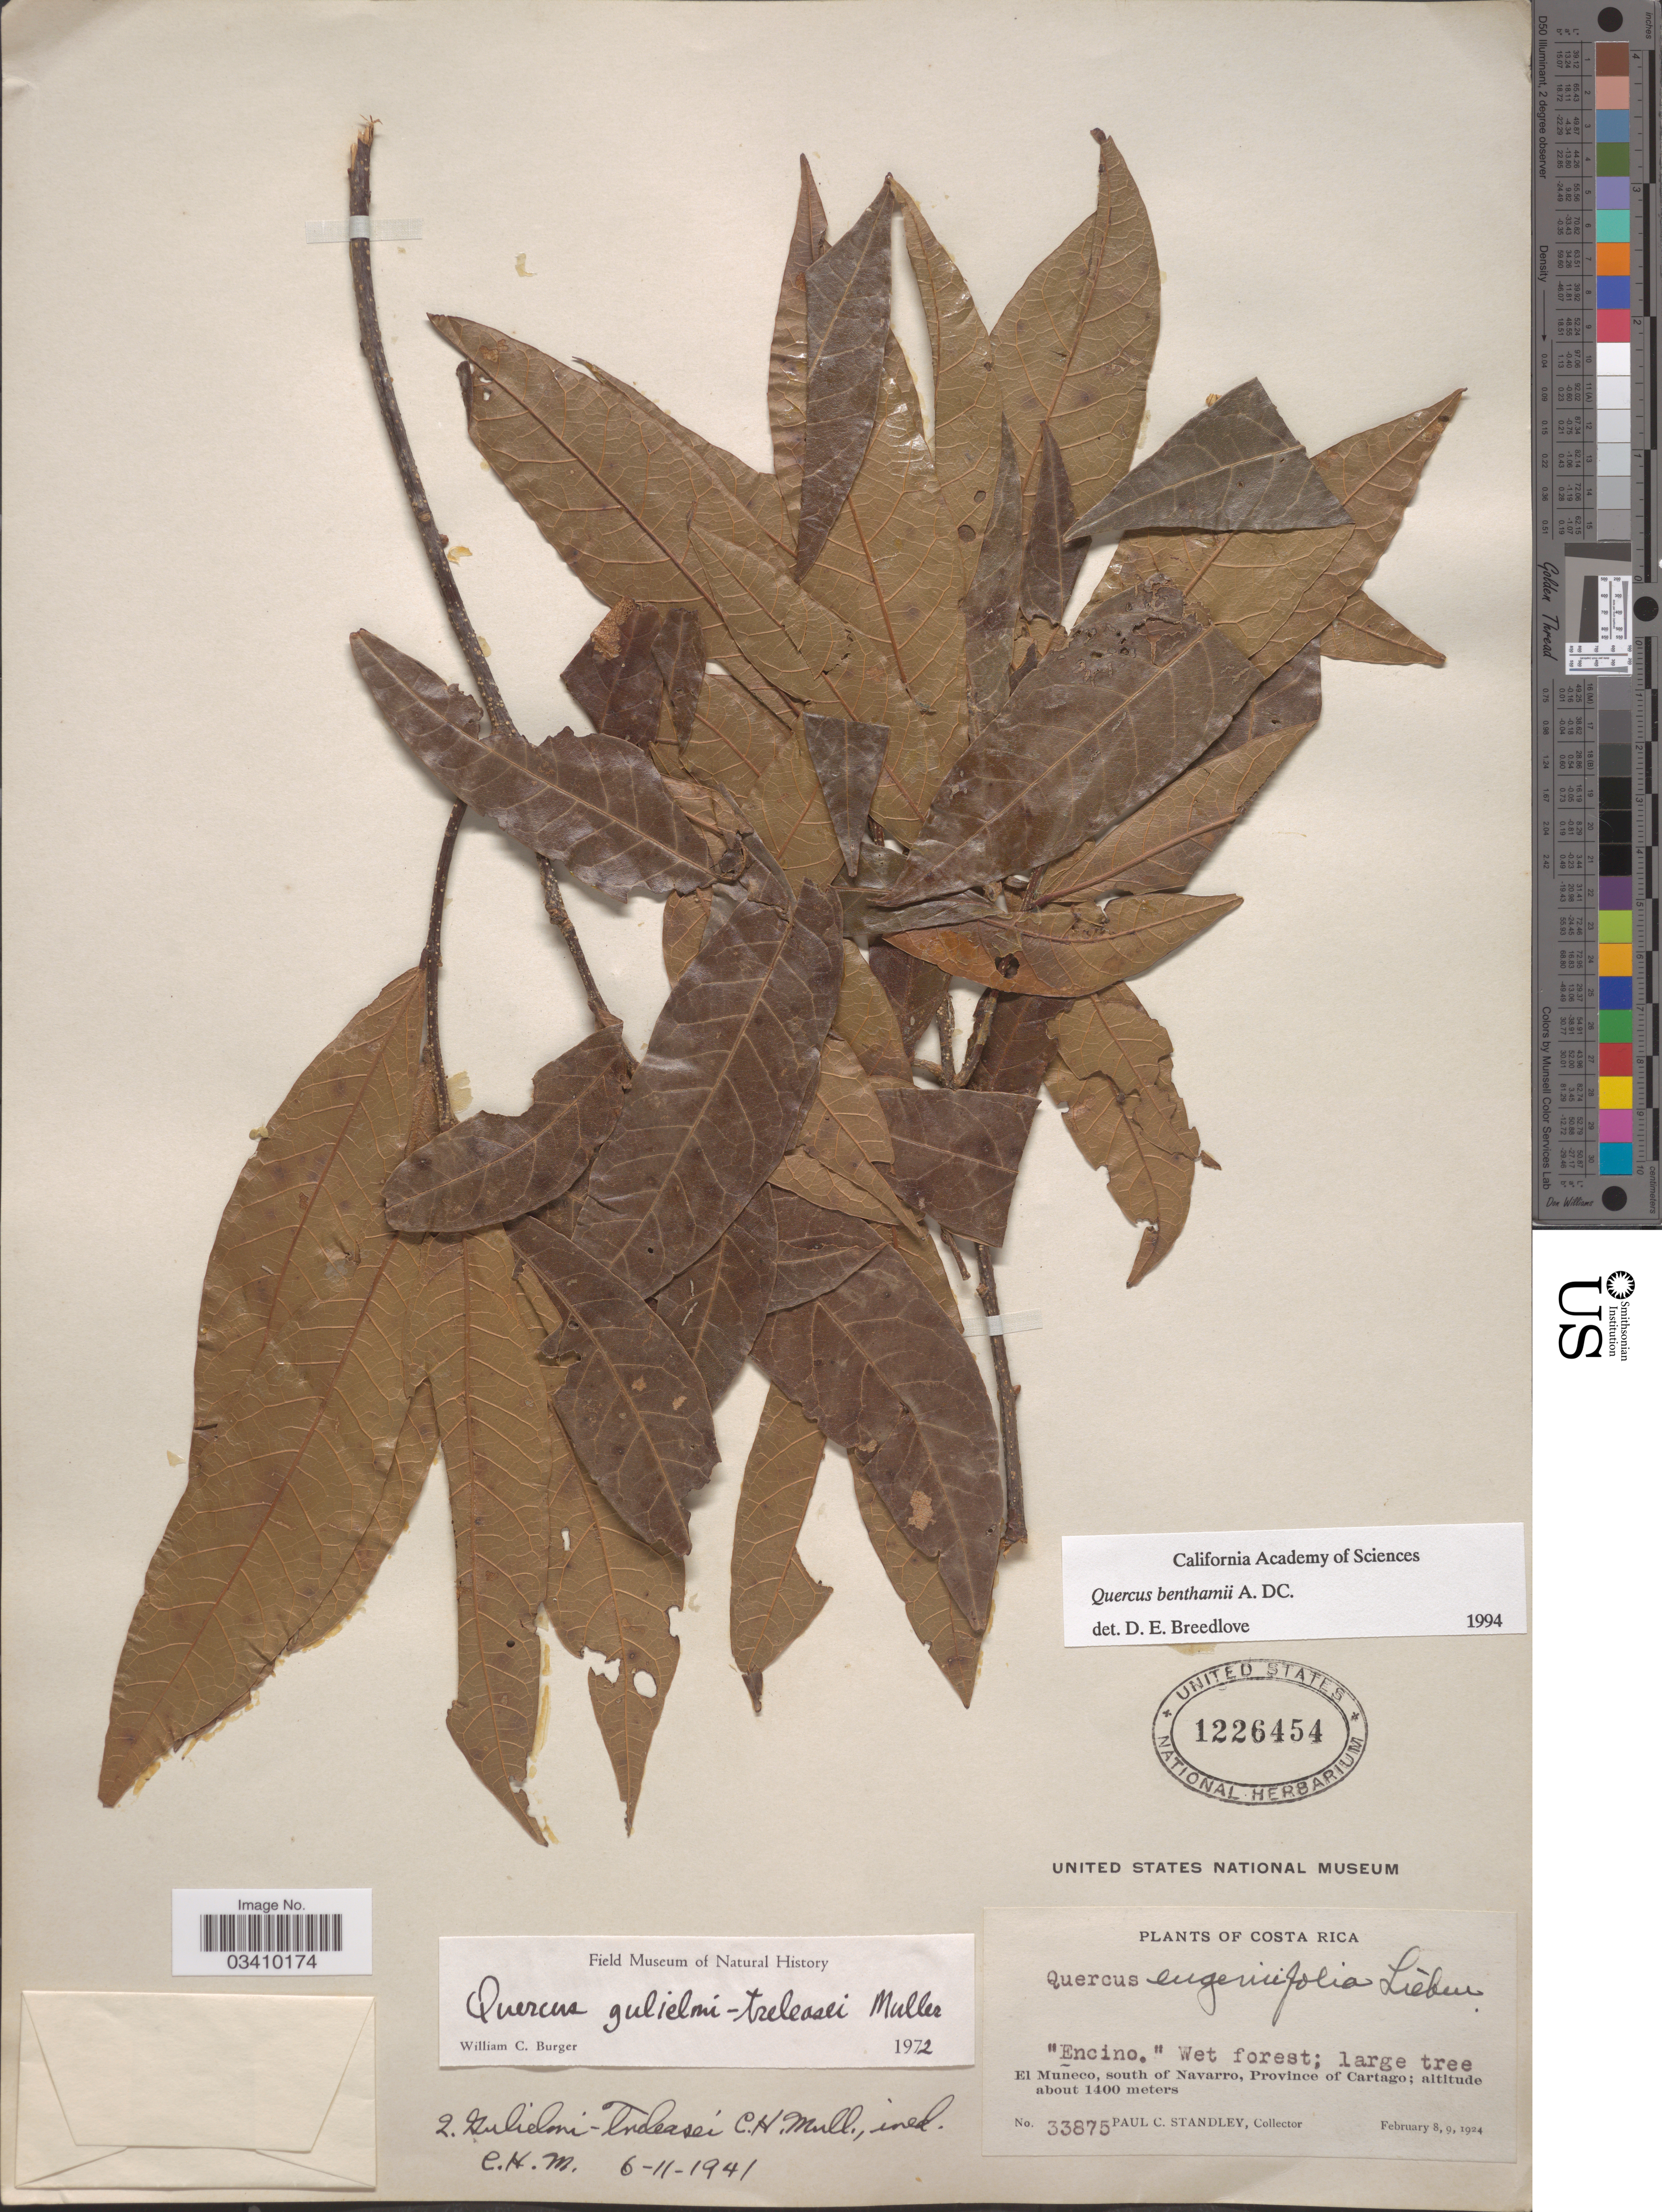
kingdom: Plantae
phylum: Tracheophyta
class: Magnoliopsida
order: Fagales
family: Fagaceae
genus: Quercus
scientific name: Quercus benthamii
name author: A. DC.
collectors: P. C. Standley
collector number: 33875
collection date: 1924-02-08/1924-02-09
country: Costa Rica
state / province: Cartago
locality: El Muñeco, south of Navarro.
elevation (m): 1400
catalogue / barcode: US 1226454